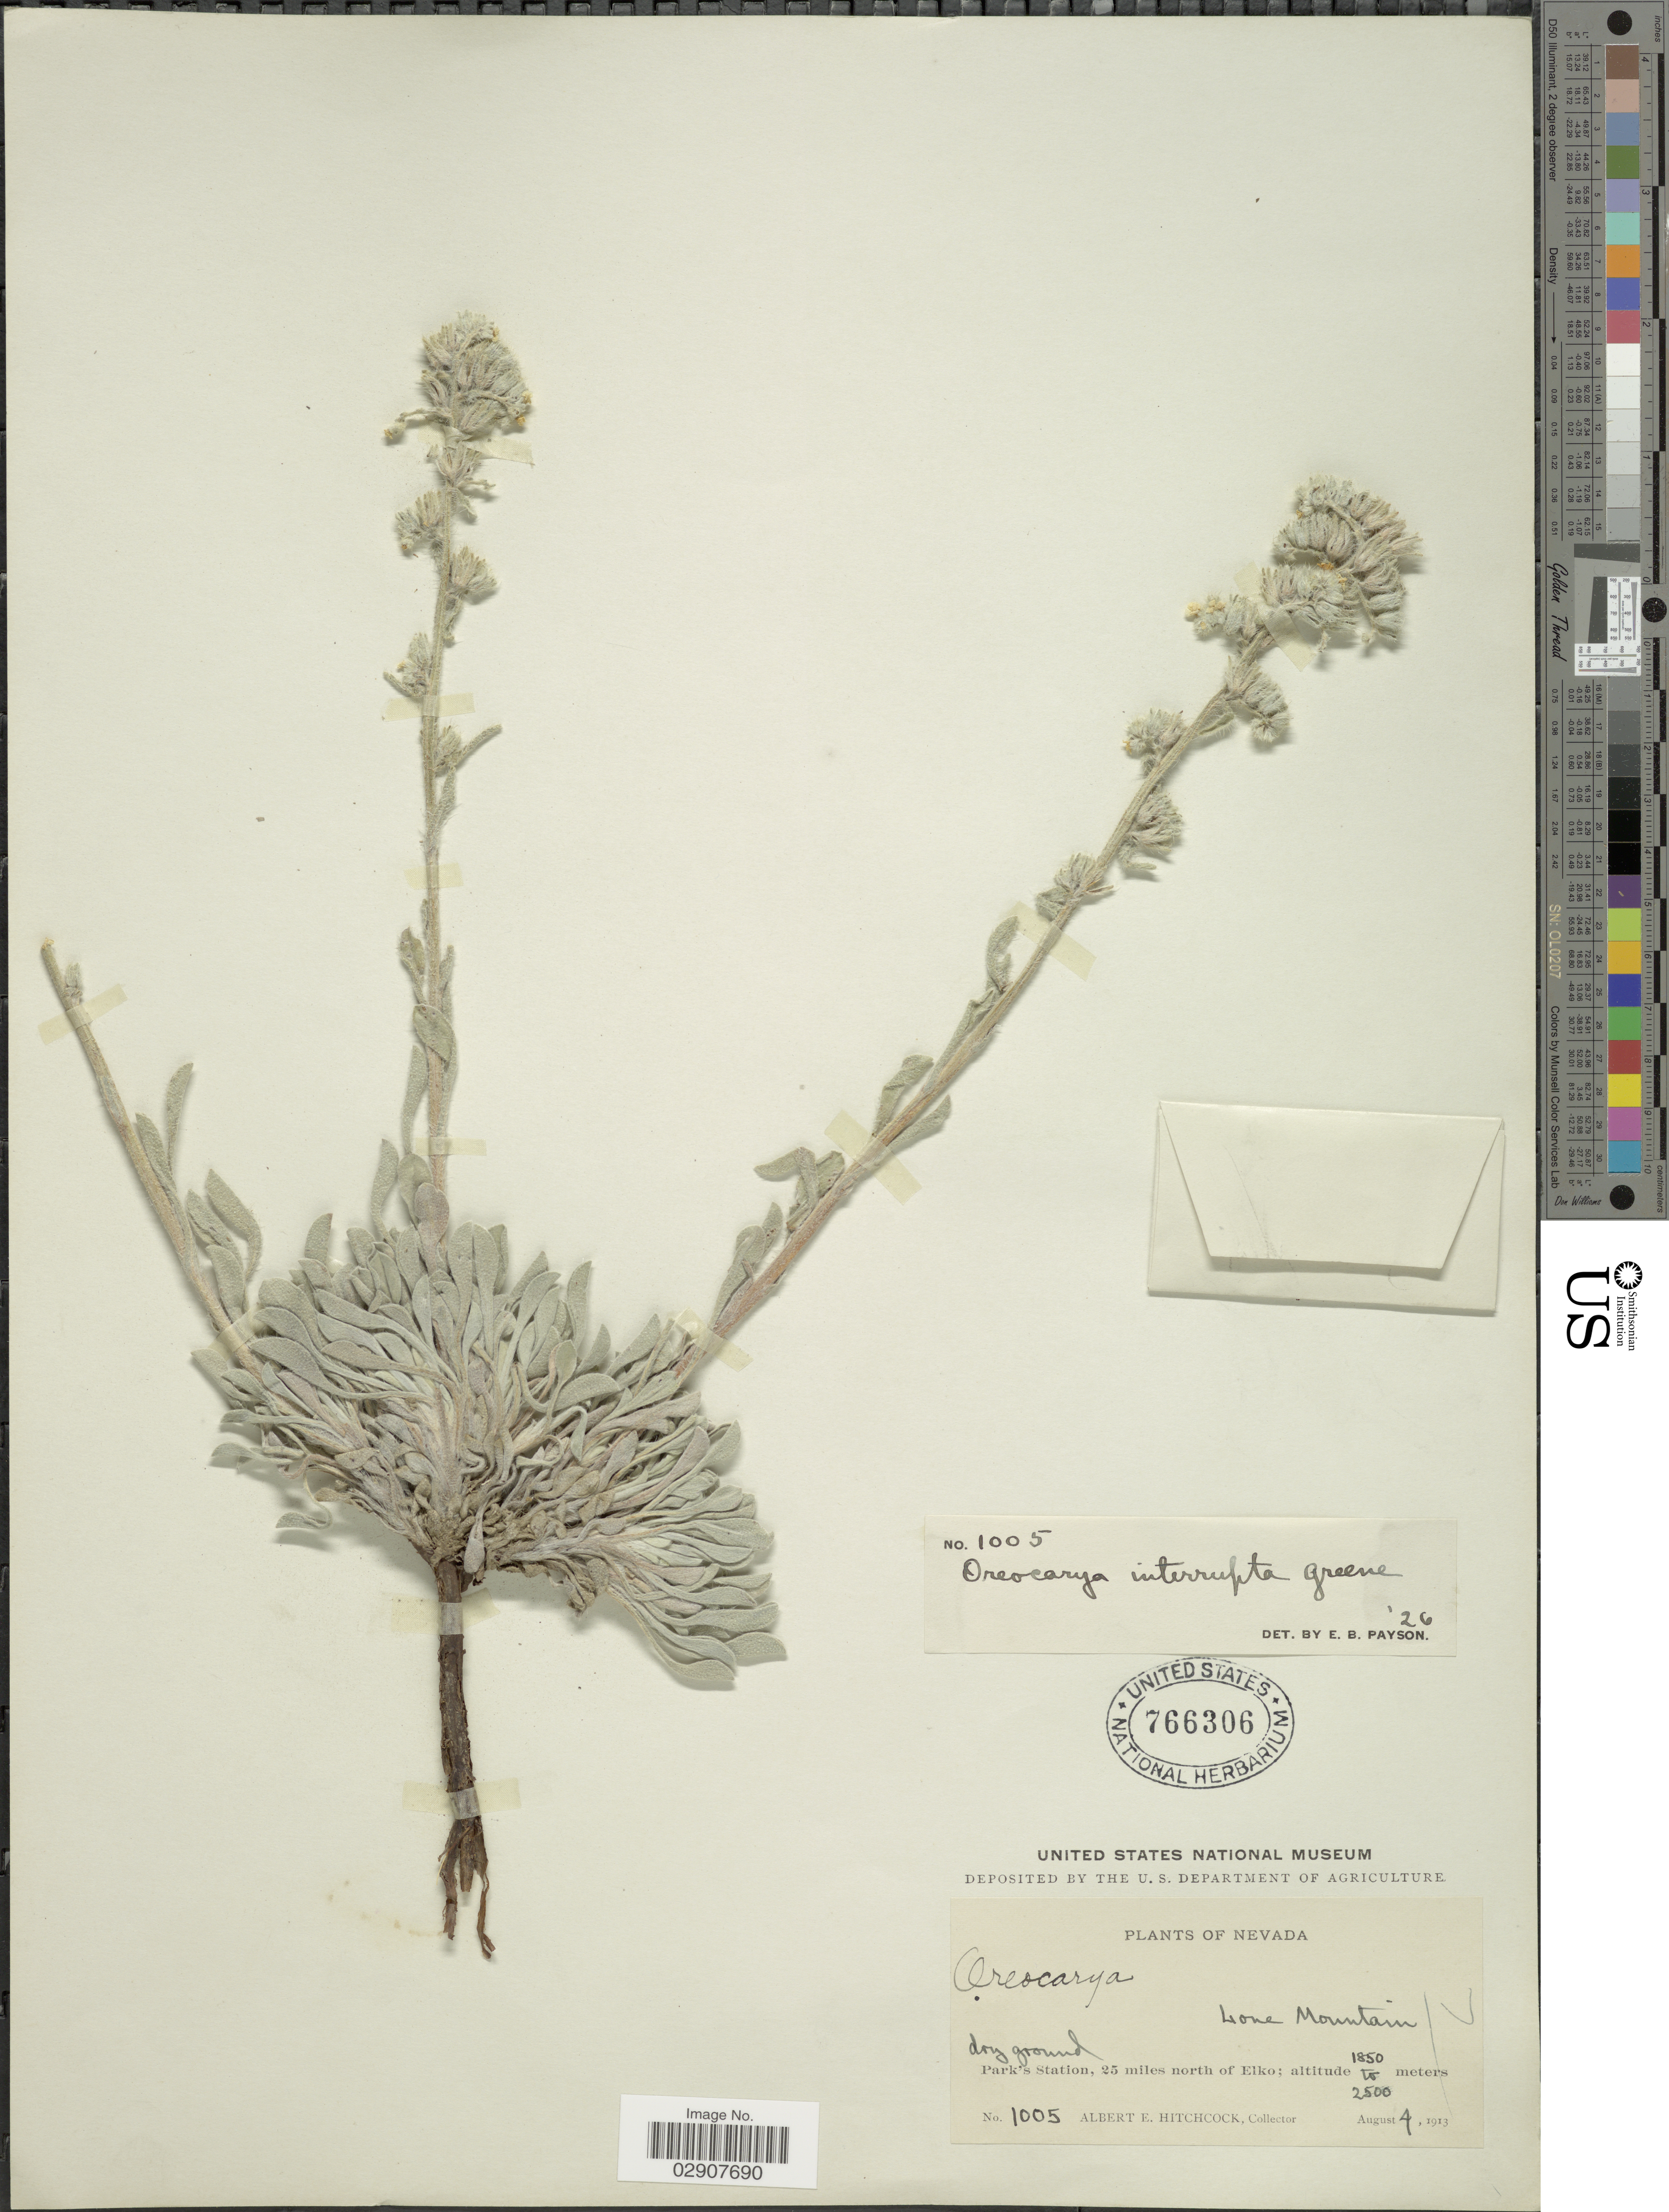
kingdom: Plantae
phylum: Tracheophyta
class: Magnoliopsida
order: Boraginales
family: Boraginaceae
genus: Cryptantha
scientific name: Cryptantha interrupta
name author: (C.W. Greene) Payson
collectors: A. Hitchcock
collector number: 1005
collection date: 1913-08-04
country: United States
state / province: Nevada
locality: Lone Mountain, Park's Station, 25 miles north of Elko.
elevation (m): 1850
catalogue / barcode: US 766306